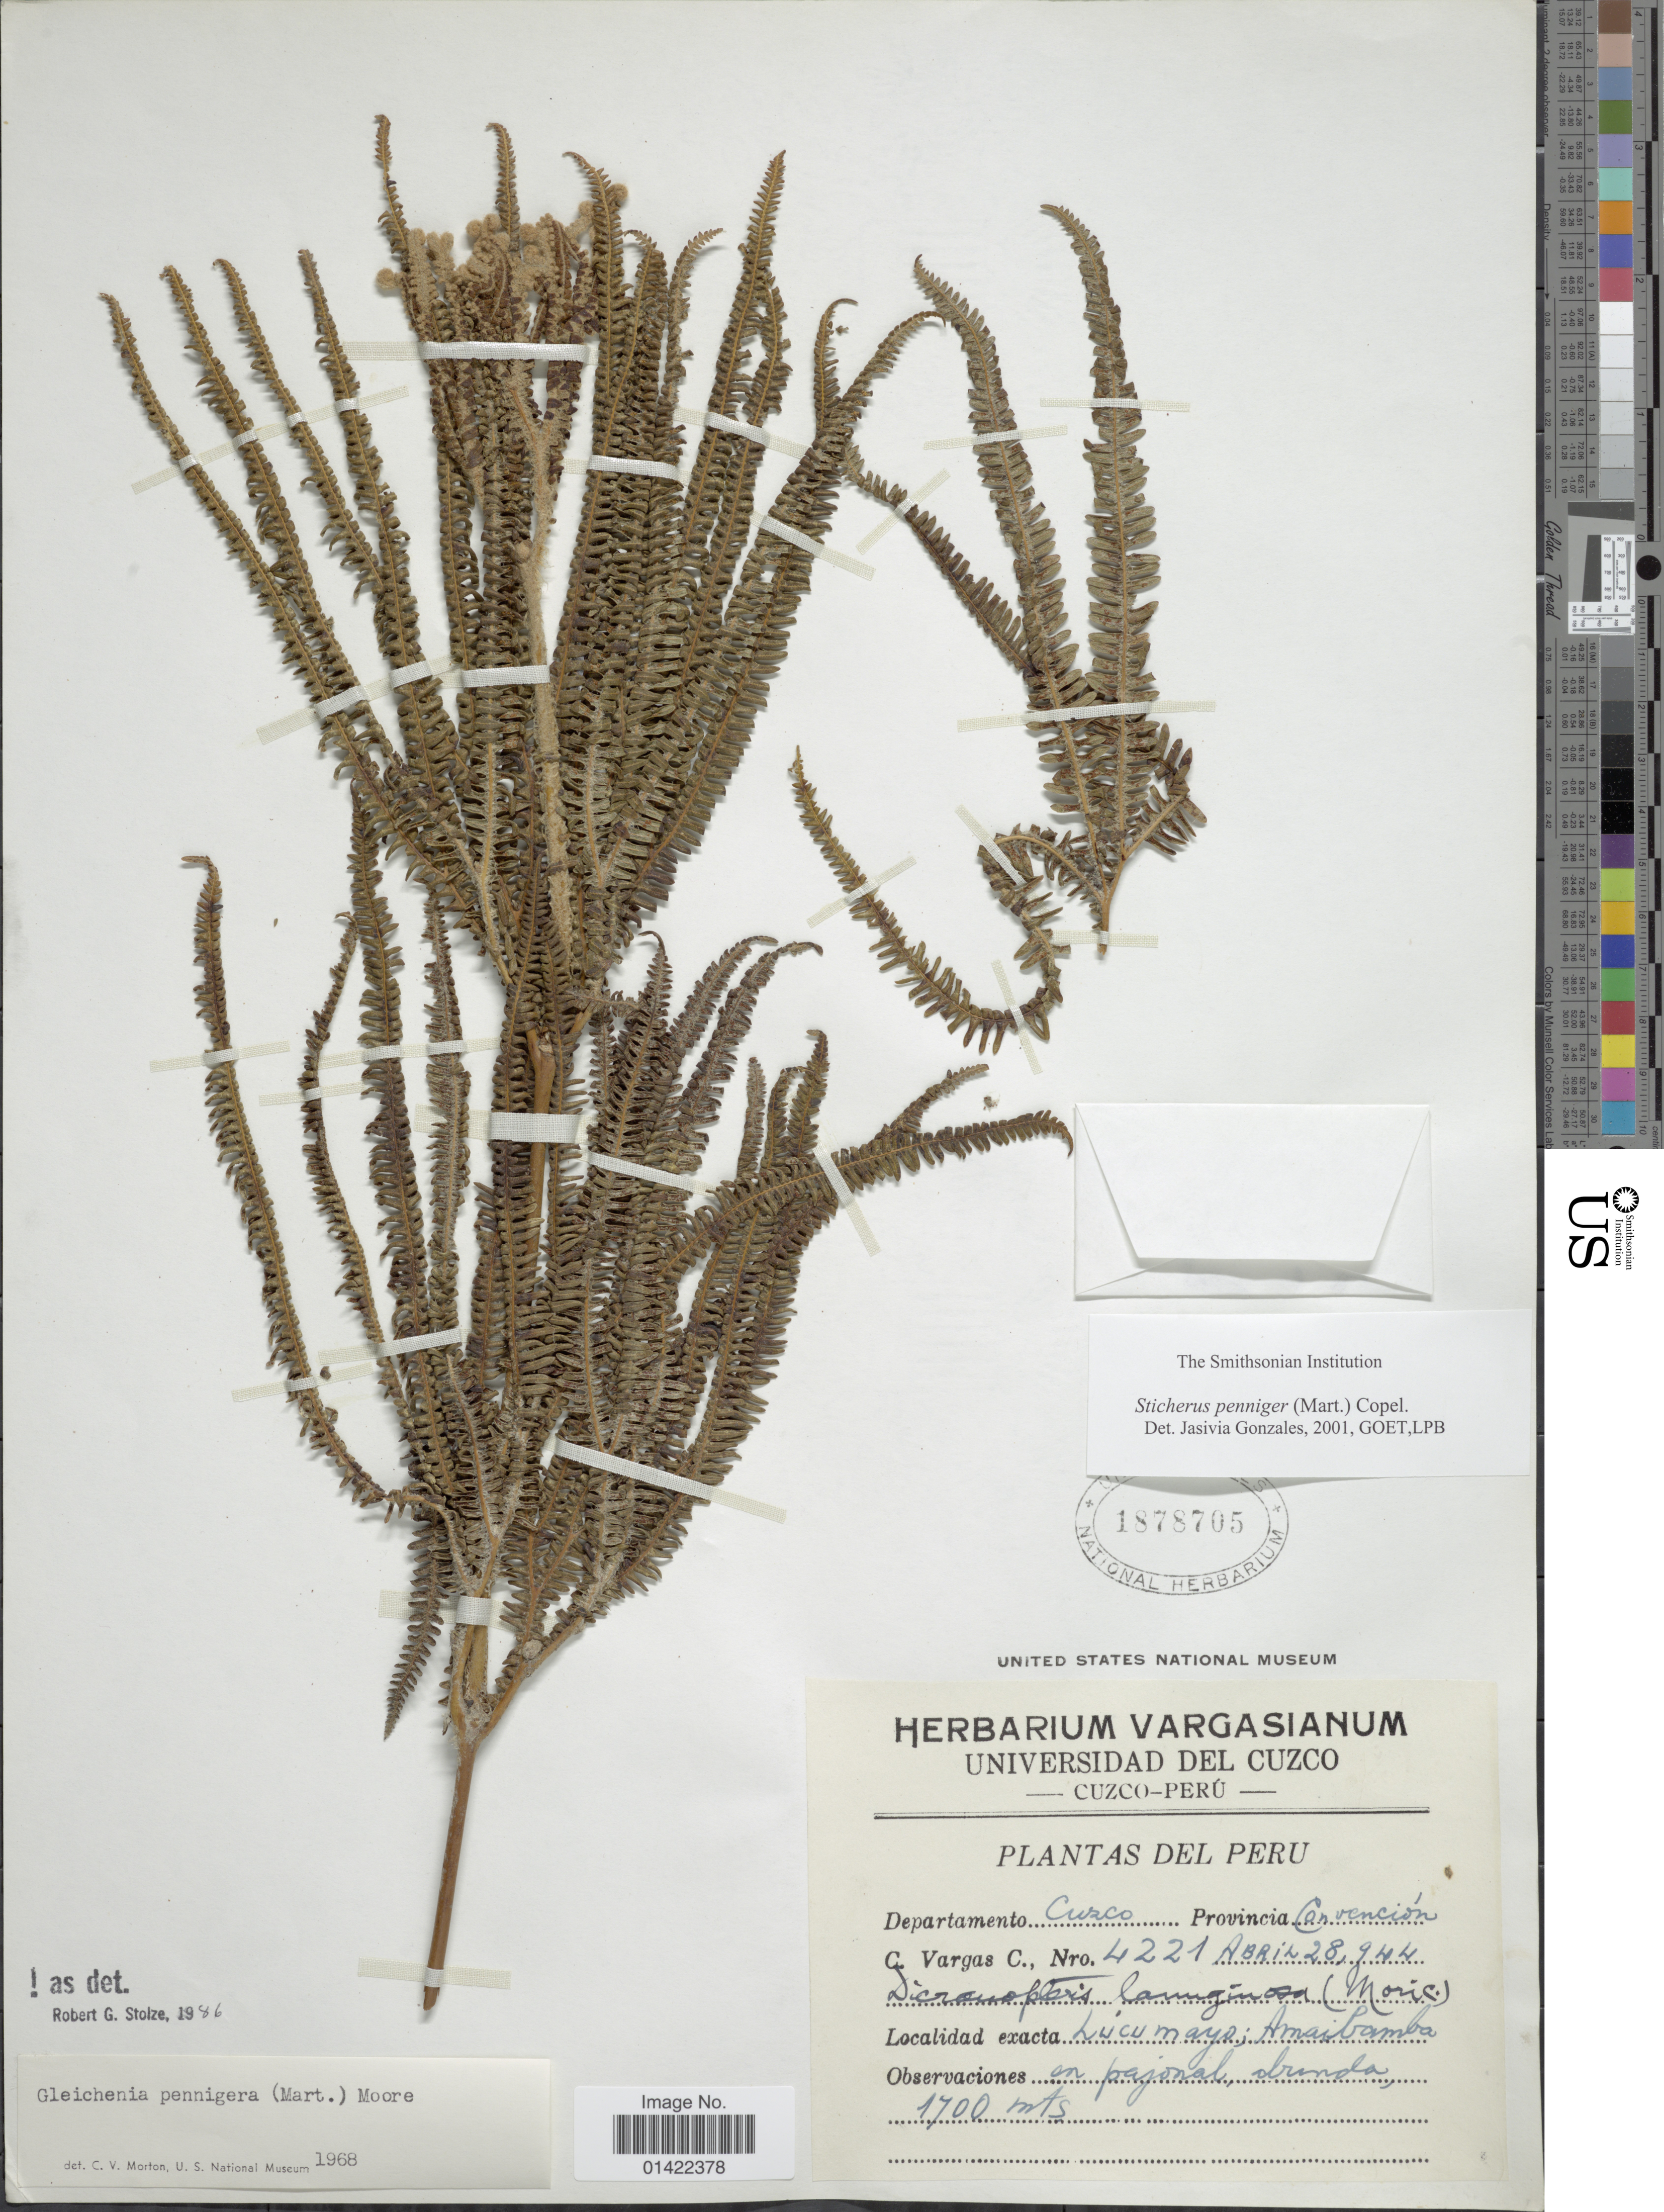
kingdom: Plantae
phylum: Tracheophyta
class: Polypodiopsida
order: Gleicheniales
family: Gleicheniaceae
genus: Sticherus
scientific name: Sticherus pruinosus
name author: (Mart.) Ching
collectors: C. Vargas Calderón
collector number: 4221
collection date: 1944-04-28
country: Peru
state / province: Cusco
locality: Provincia Convención, Lúcumayo; Amaibamba.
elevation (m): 1700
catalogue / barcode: US 1878705